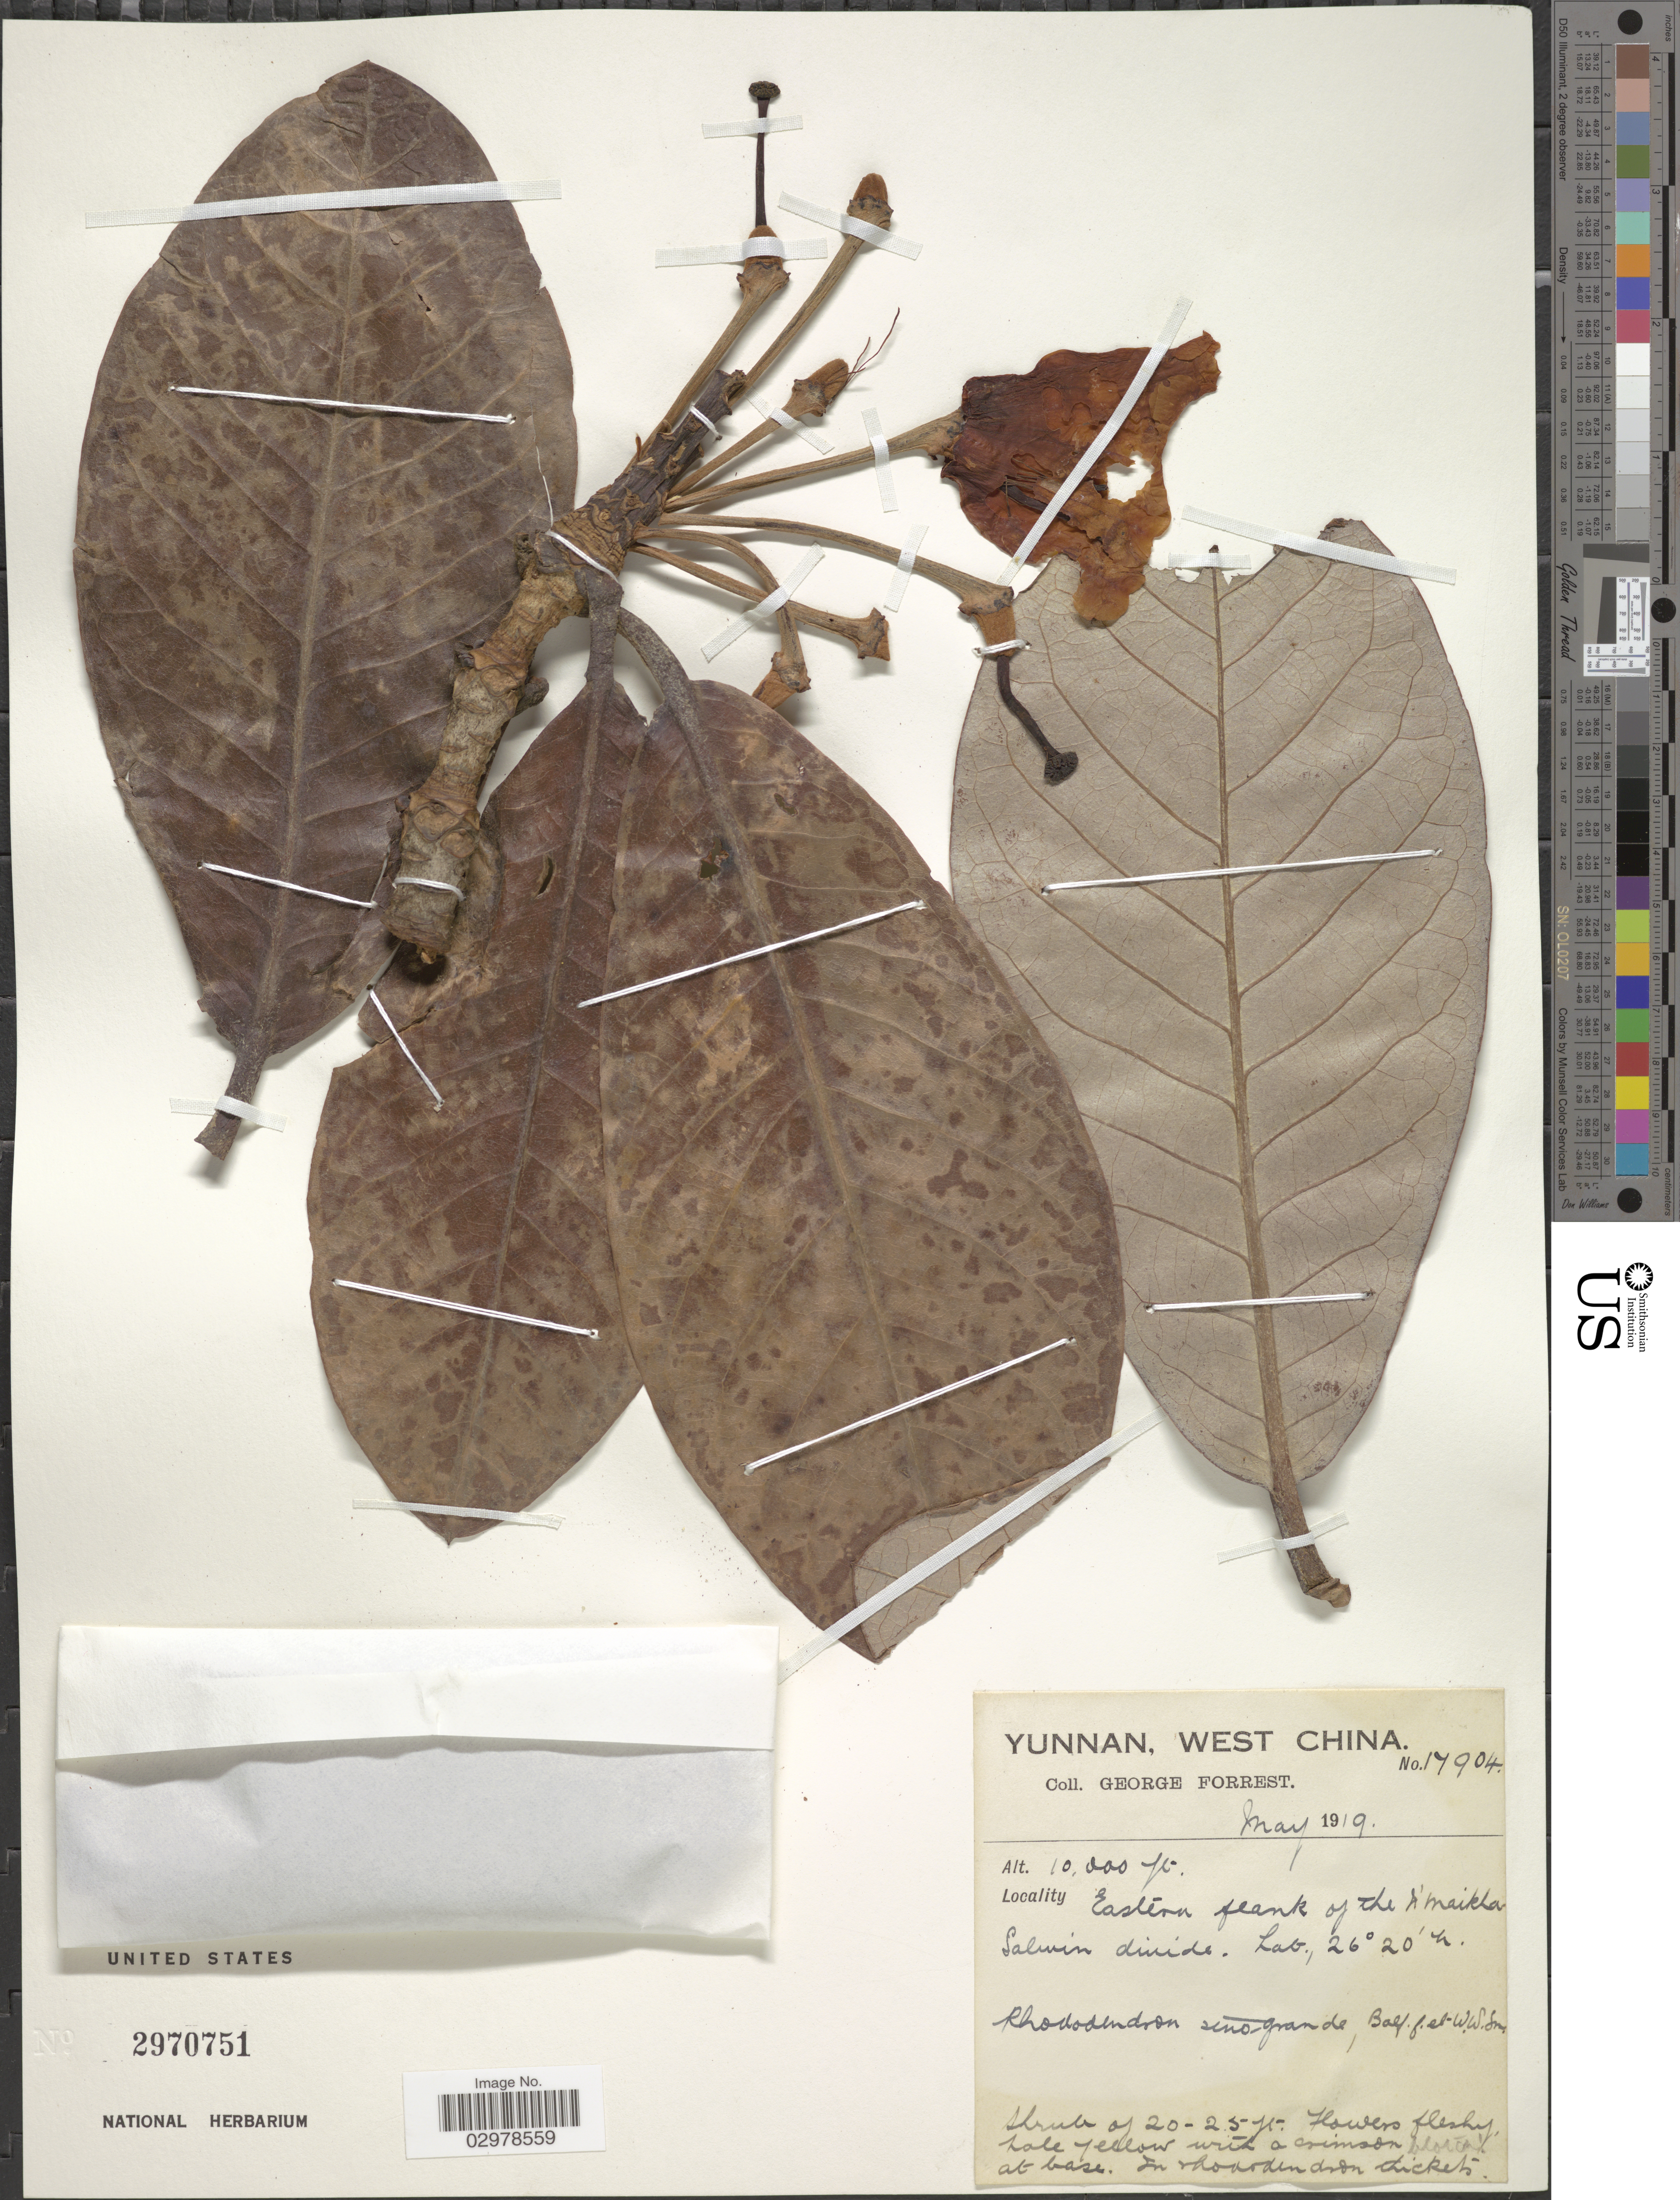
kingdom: Plantae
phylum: Tracheophyta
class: Magnoliopsida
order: Ericales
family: Ericaceae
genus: Rhododendron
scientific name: Rhododendron sinogrande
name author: Balf. f. & W.W. Sm.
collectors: G. Forrest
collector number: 17904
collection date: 1919-05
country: China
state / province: Yunnan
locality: West China. Eastern flank of the N'Maikha- Salwin divide.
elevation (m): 3048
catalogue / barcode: US 2970751